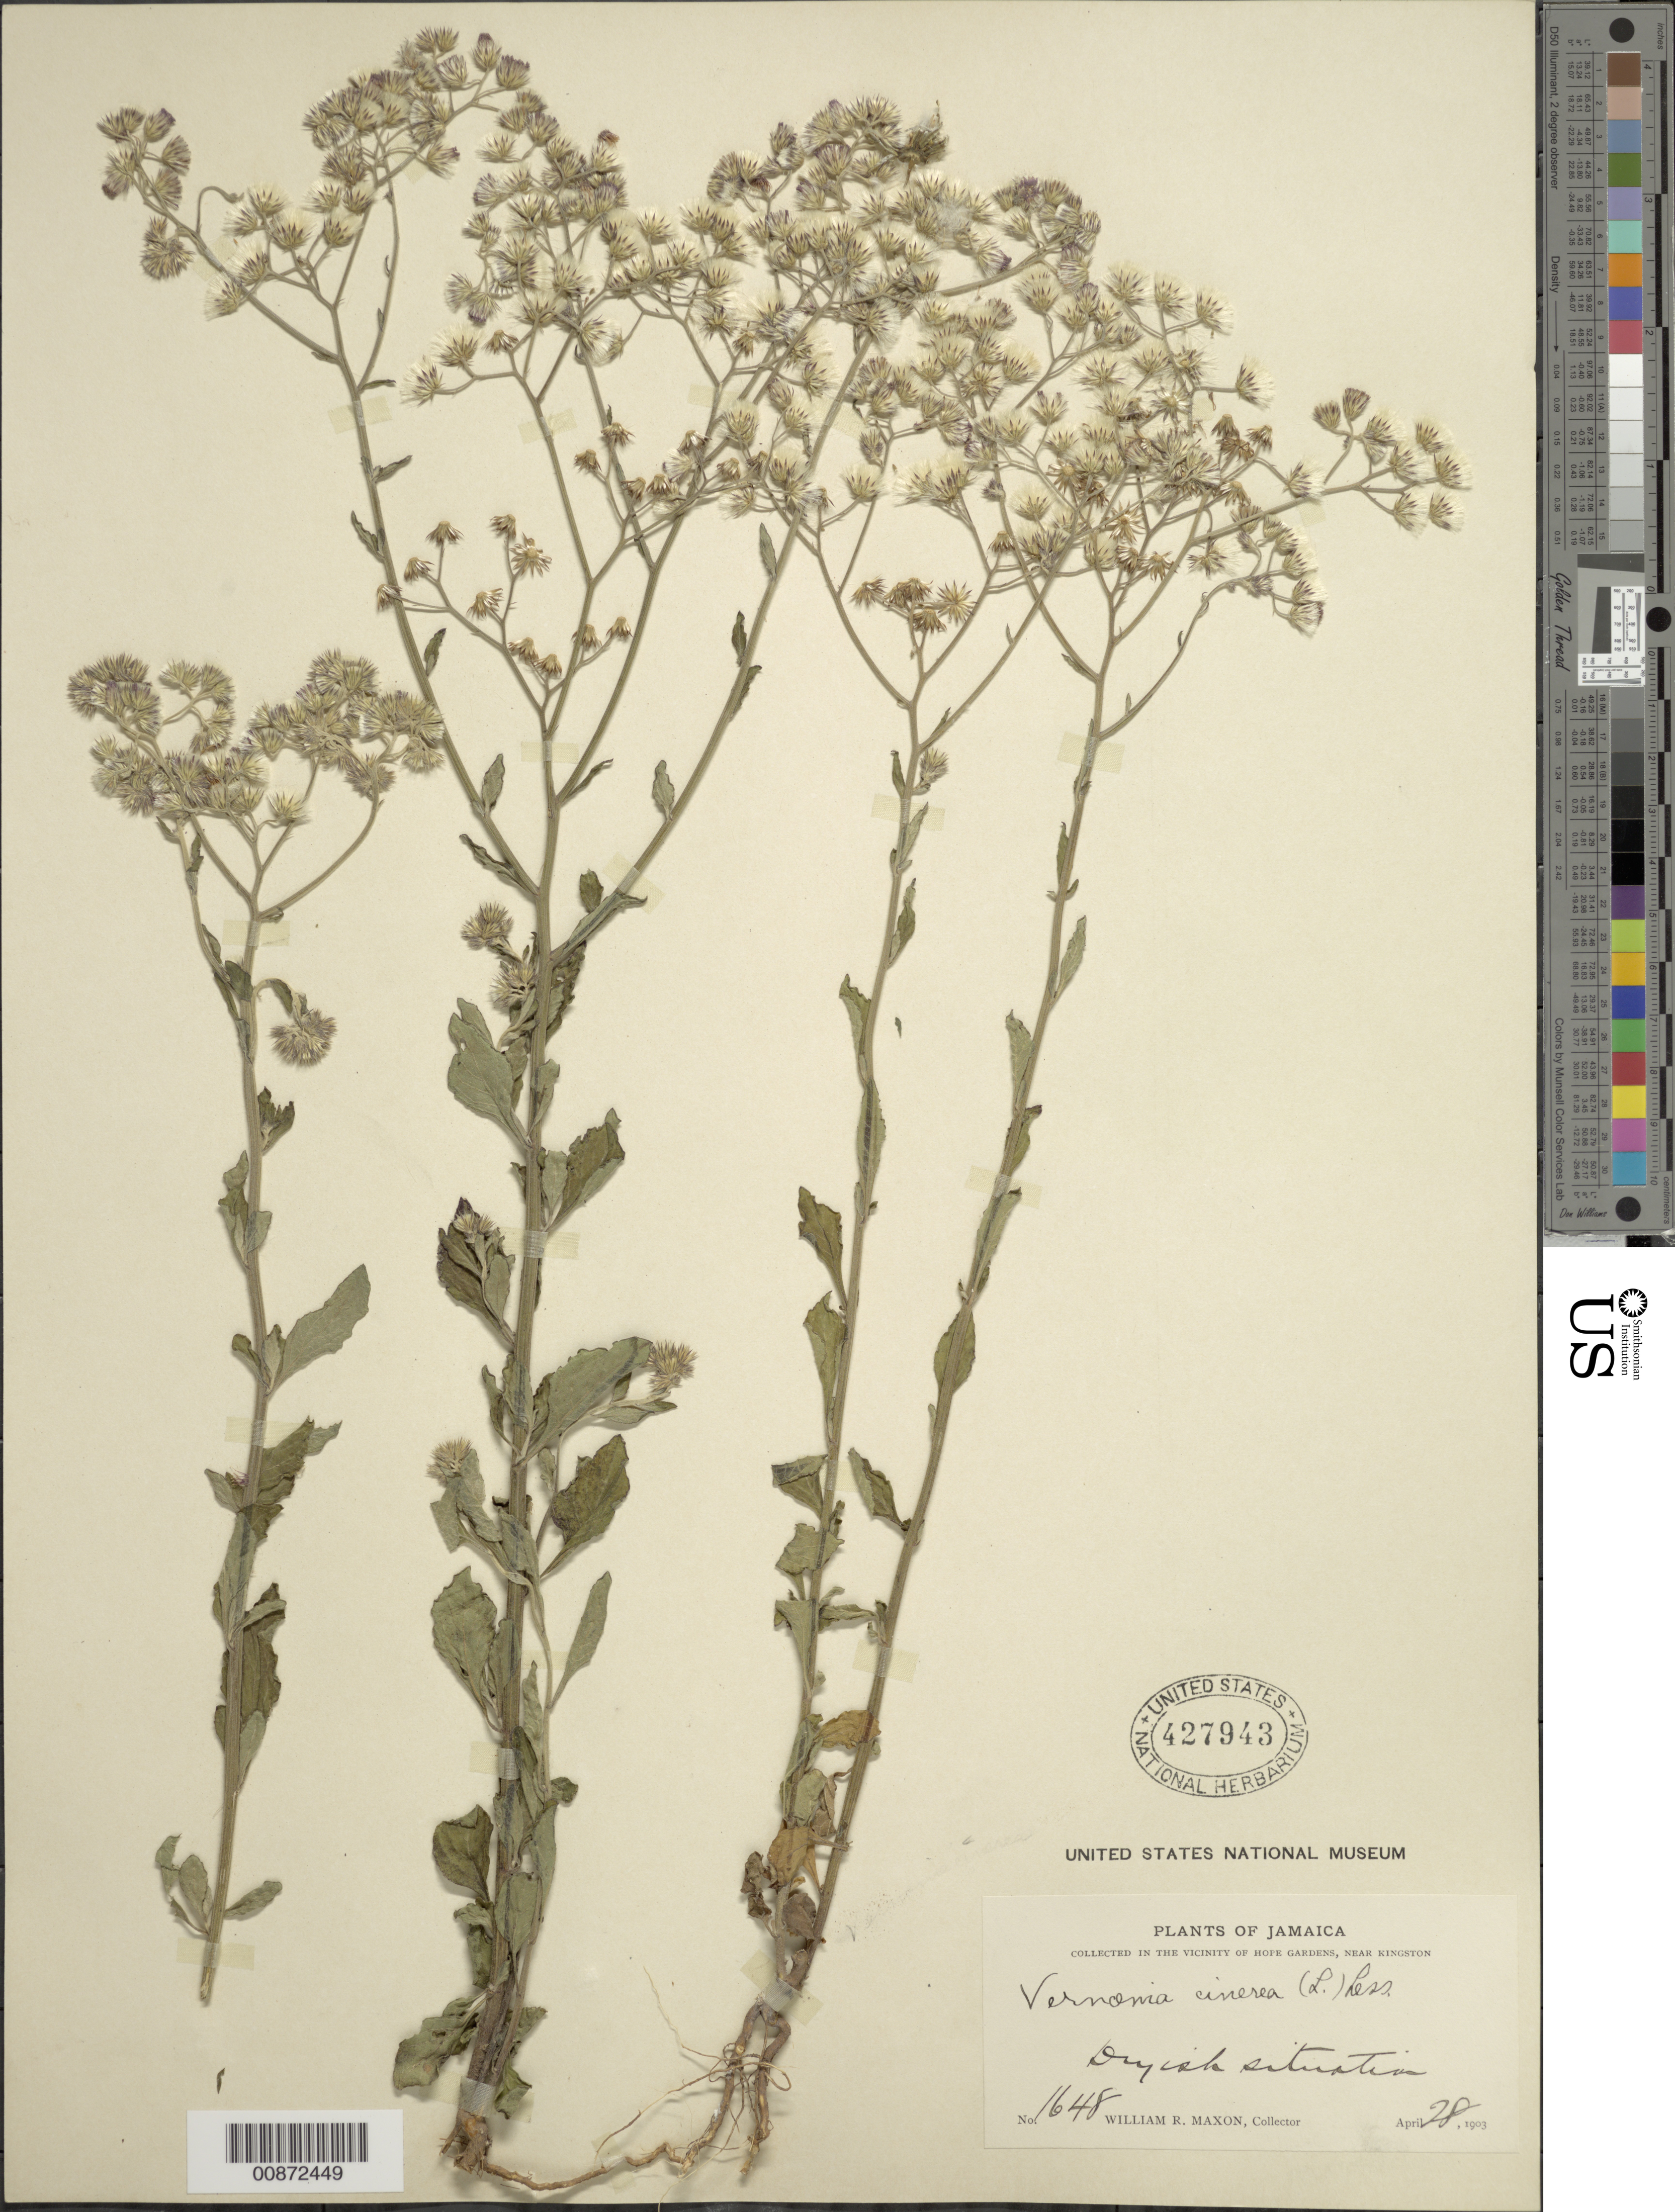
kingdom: Plantae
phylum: Tracheophyta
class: Magnoliopsida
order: Asterales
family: Asteraceae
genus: Cyanthillium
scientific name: Cyanthillium cinereum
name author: (L.) H. Rob.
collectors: W. R. Maxon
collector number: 1648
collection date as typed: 28 Apr 1903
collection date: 1903-04-28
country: Jamaica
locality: Vicinity of Hope Garden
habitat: Dry area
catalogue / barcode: US 427943